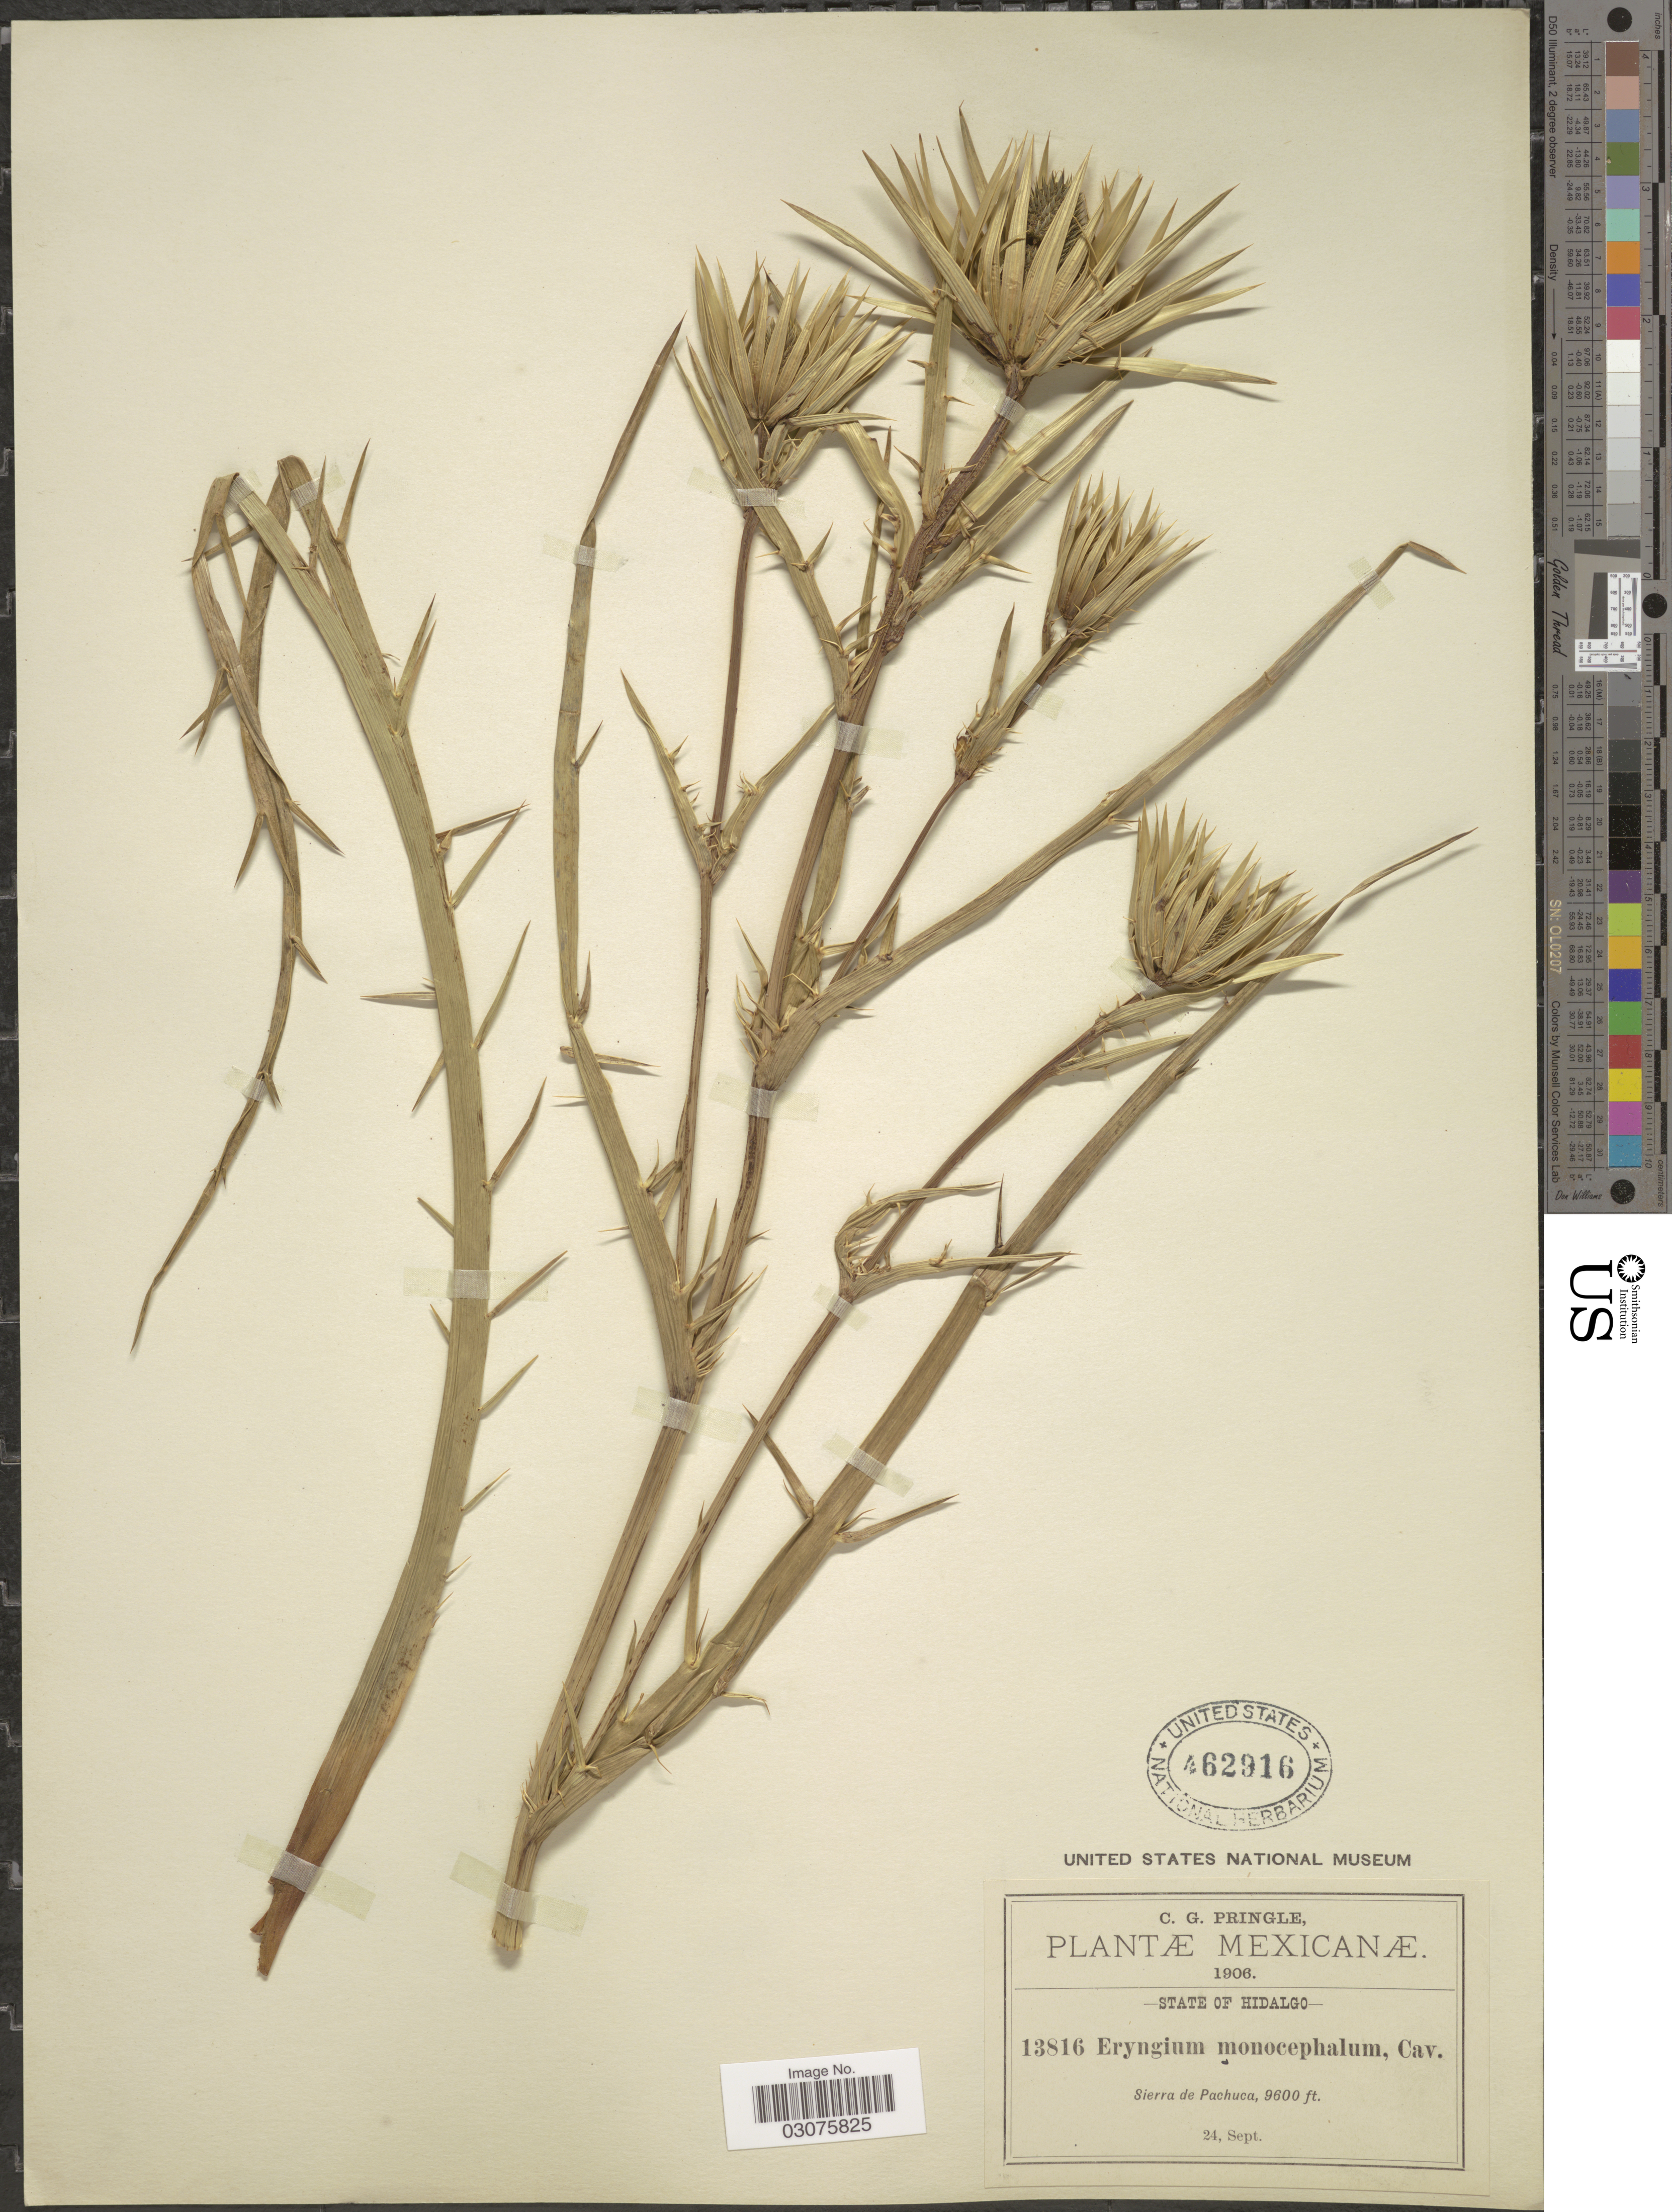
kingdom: Plantae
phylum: Tracheophyta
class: Magnoliopsida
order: Apiales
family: Apiaceae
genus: Eryngium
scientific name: Eryngium monocephalum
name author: Cav.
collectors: C. G. Pringle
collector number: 13816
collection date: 1906-09-24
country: Mexico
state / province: Hidalgo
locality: State of Hidalgo. Sierra de Pachuca.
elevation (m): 2926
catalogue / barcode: US 462916